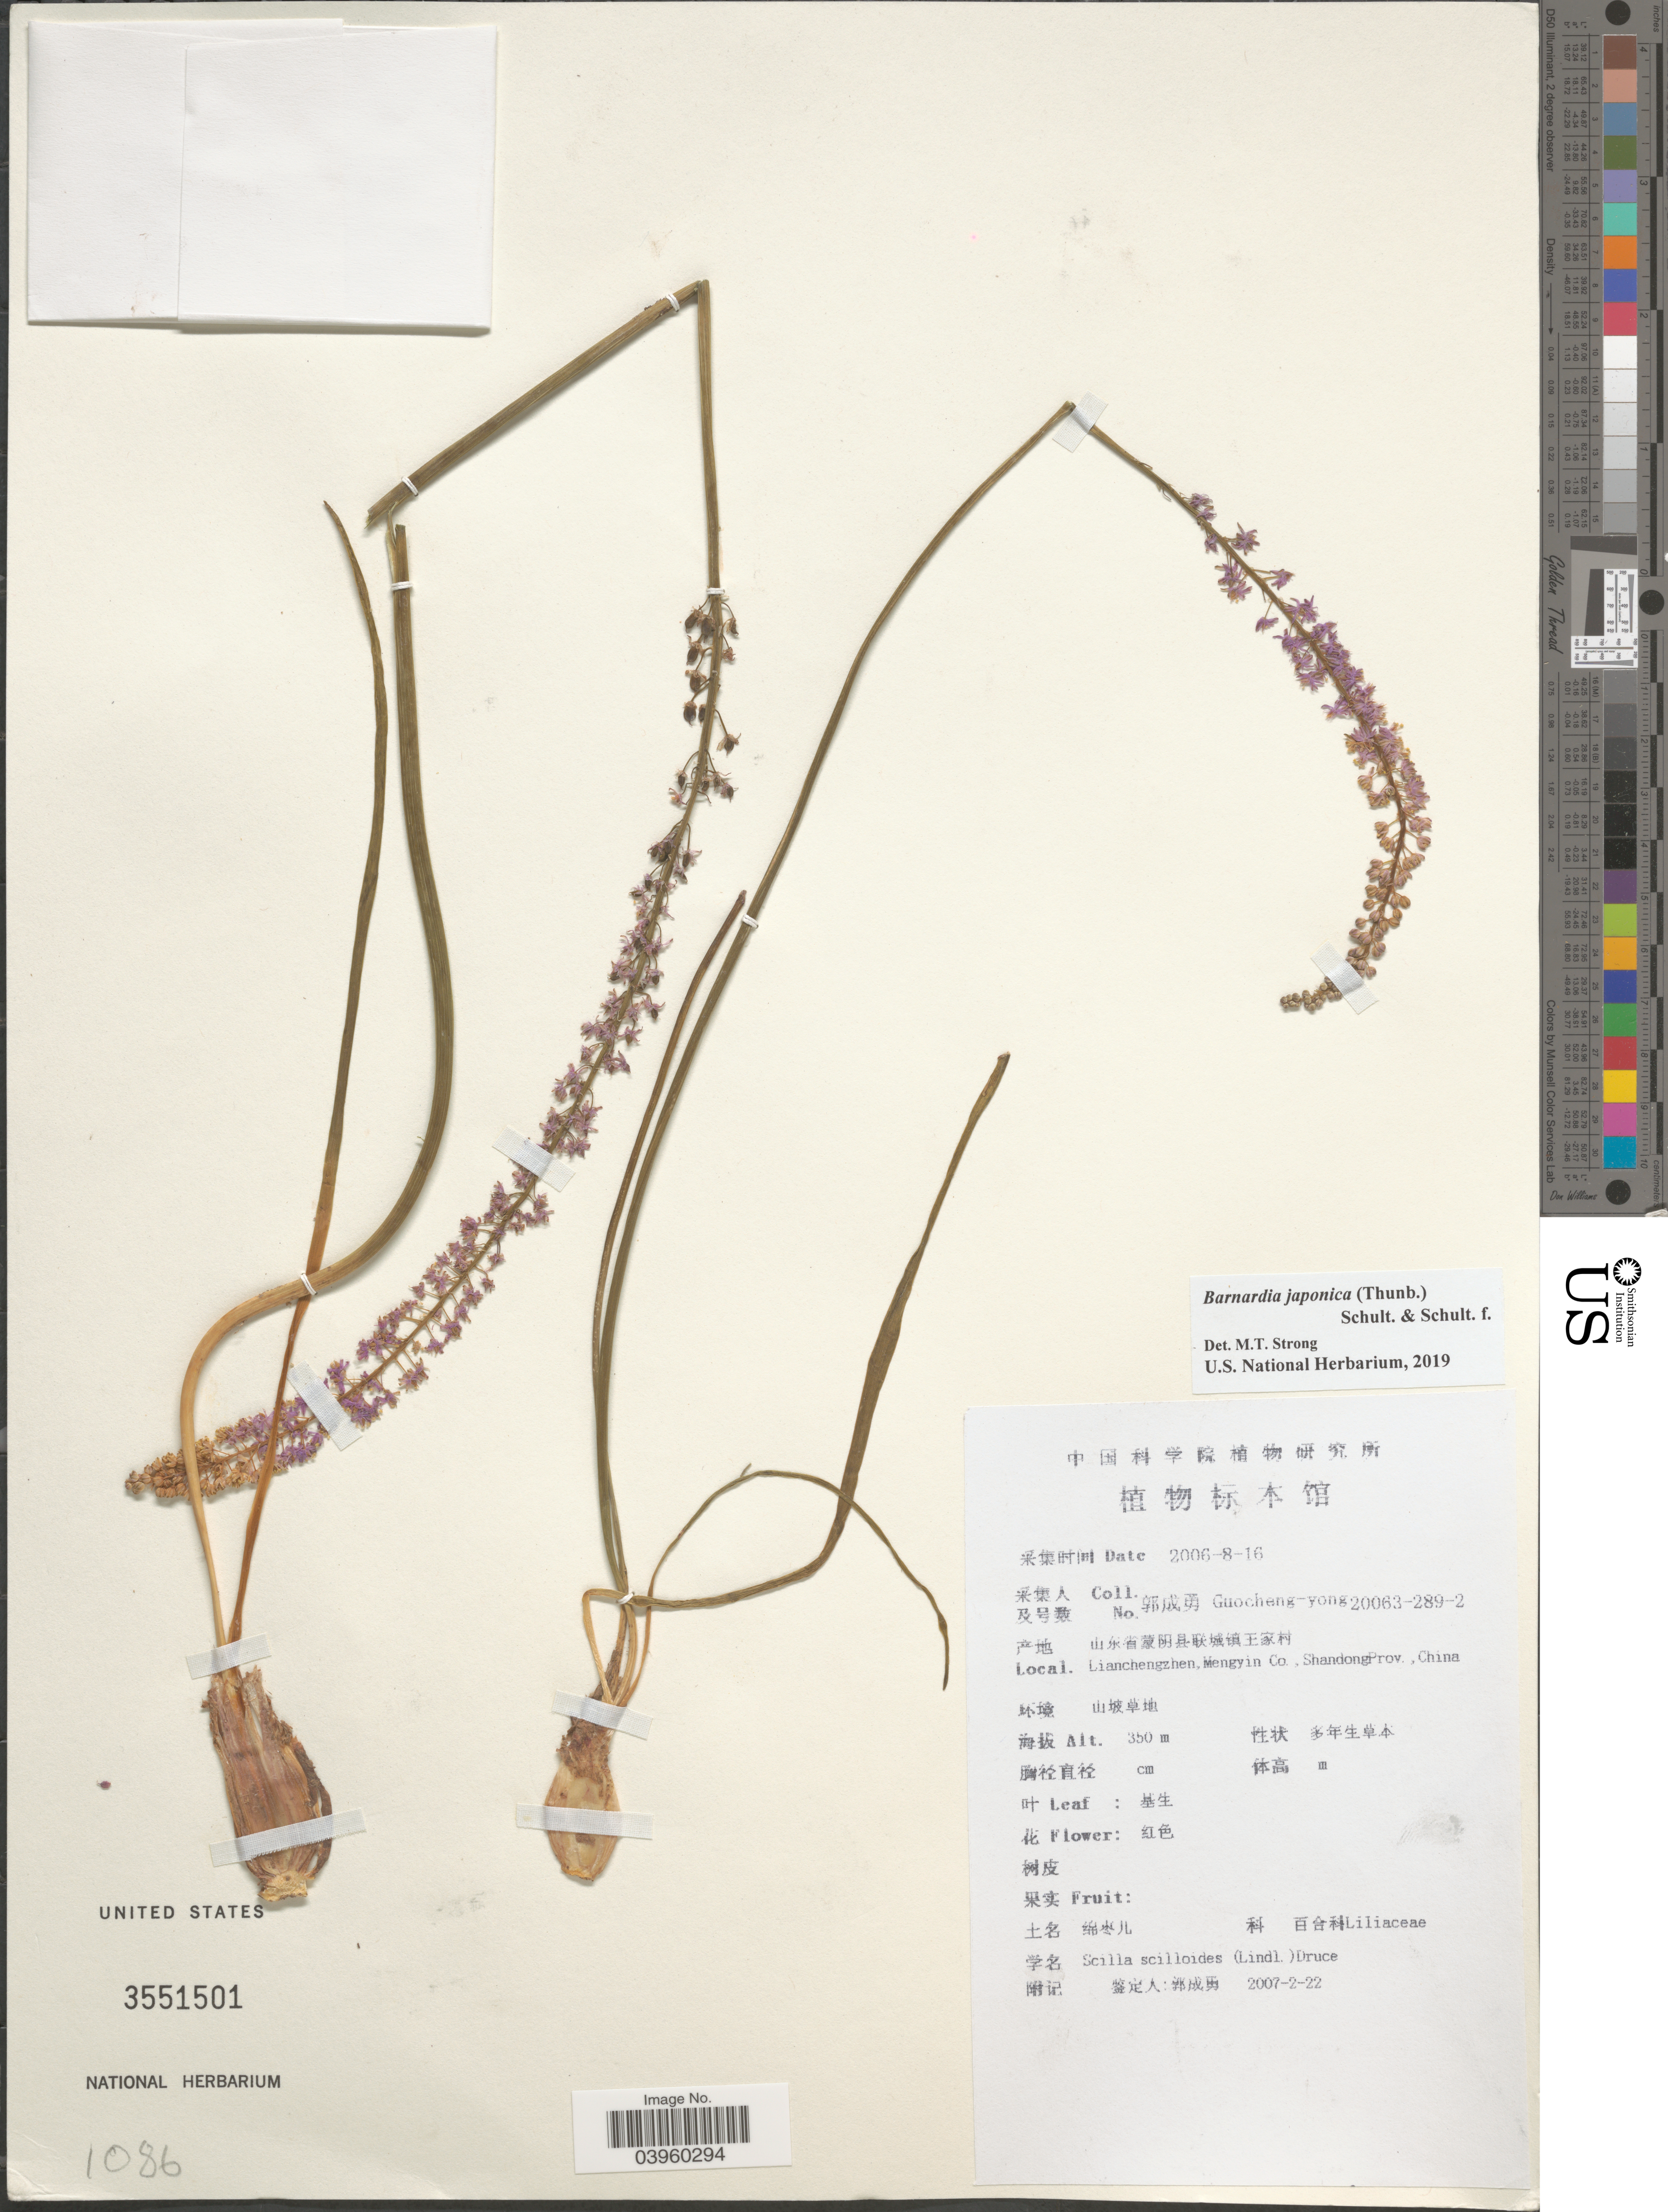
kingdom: Plantae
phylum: Tracheophyta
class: Liliopsida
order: Asparagales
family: Asparagaceae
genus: Barnardia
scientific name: Barnardia japonica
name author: (Thunb.) Schult. & Schult. f.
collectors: Guo cheng-yong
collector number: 20063-289-2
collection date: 2006-08-16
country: China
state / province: Shandong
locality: Lianchengzhen, Mengyin Co.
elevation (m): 350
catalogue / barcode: US 3551501